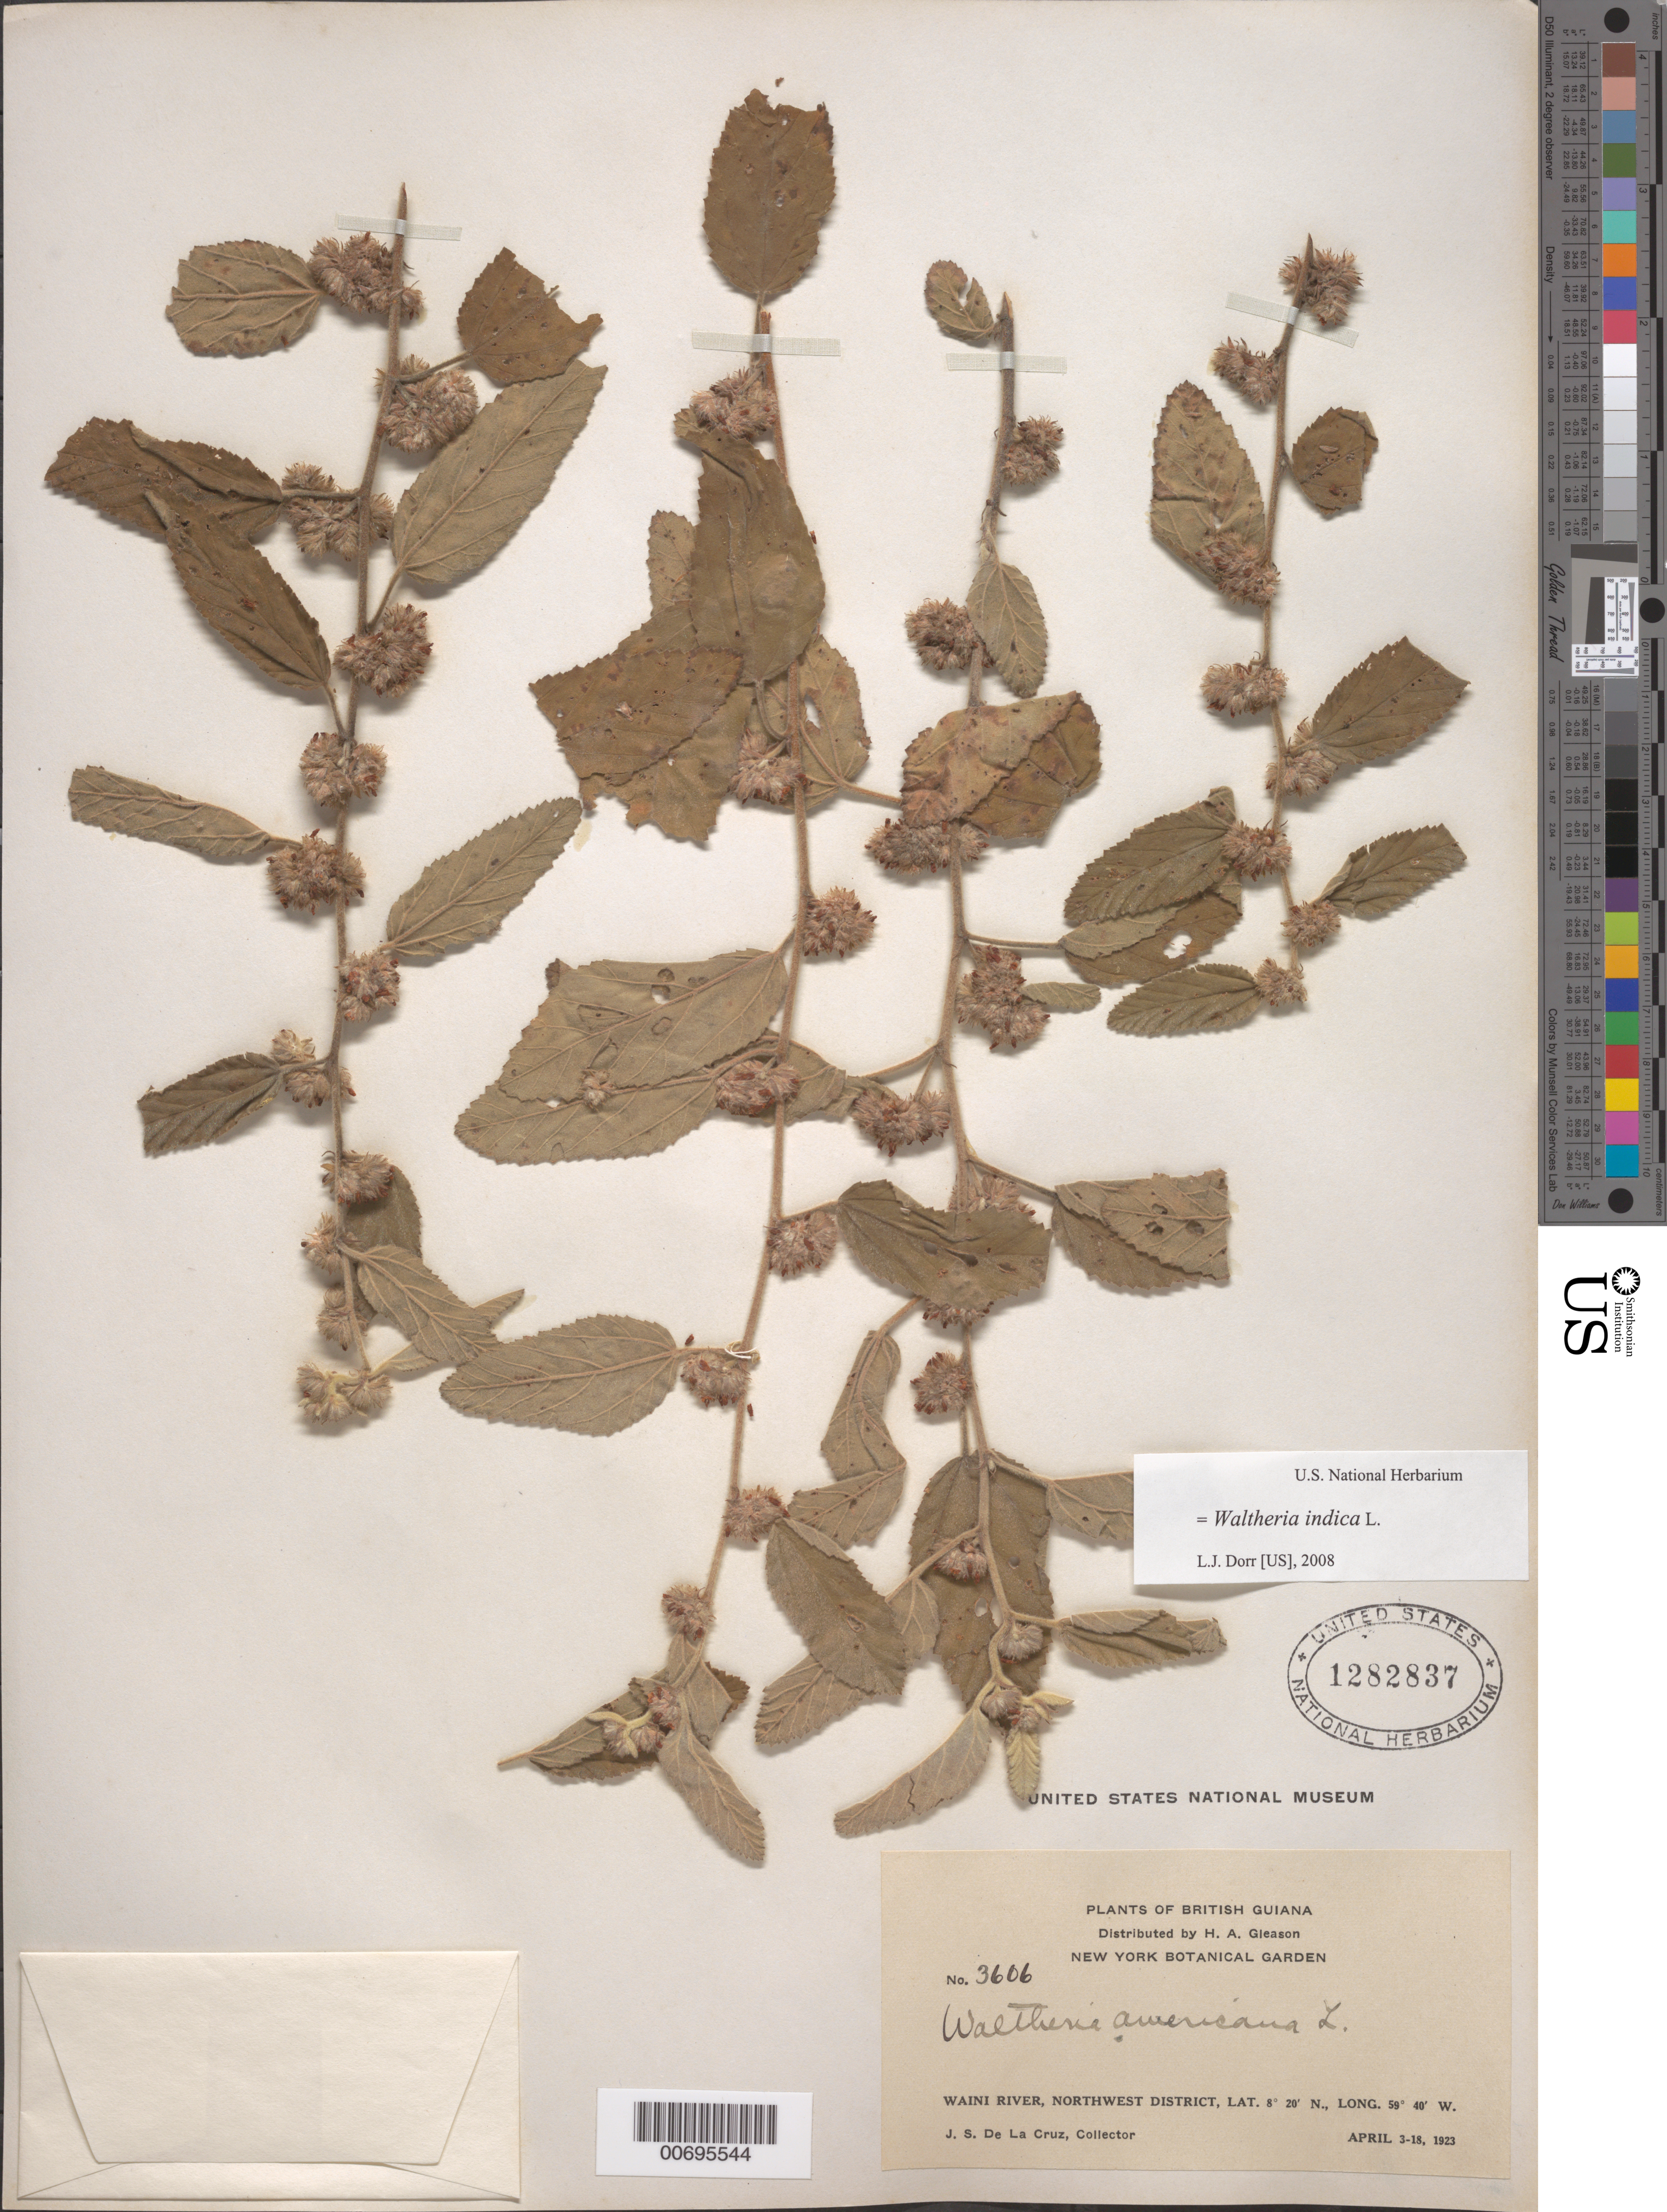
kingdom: Plantae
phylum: Tracheophyta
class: Magnoliopsida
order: Malvales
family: Malvaceae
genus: Waltheria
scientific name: Waltheria indica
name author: L.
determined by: Dorr, L. J., (BOT), Smithsonian Institution - National Museum of Natural History (UNITED STATES)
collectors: J. S. de la Cruz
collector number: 3606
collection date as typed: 3-Apr-23 to 18-Apr-23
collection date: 1923-04-03/1923-04-18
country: Guyana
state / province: Barima-Waini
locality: Waini R., NW District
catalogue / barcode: US 1282837